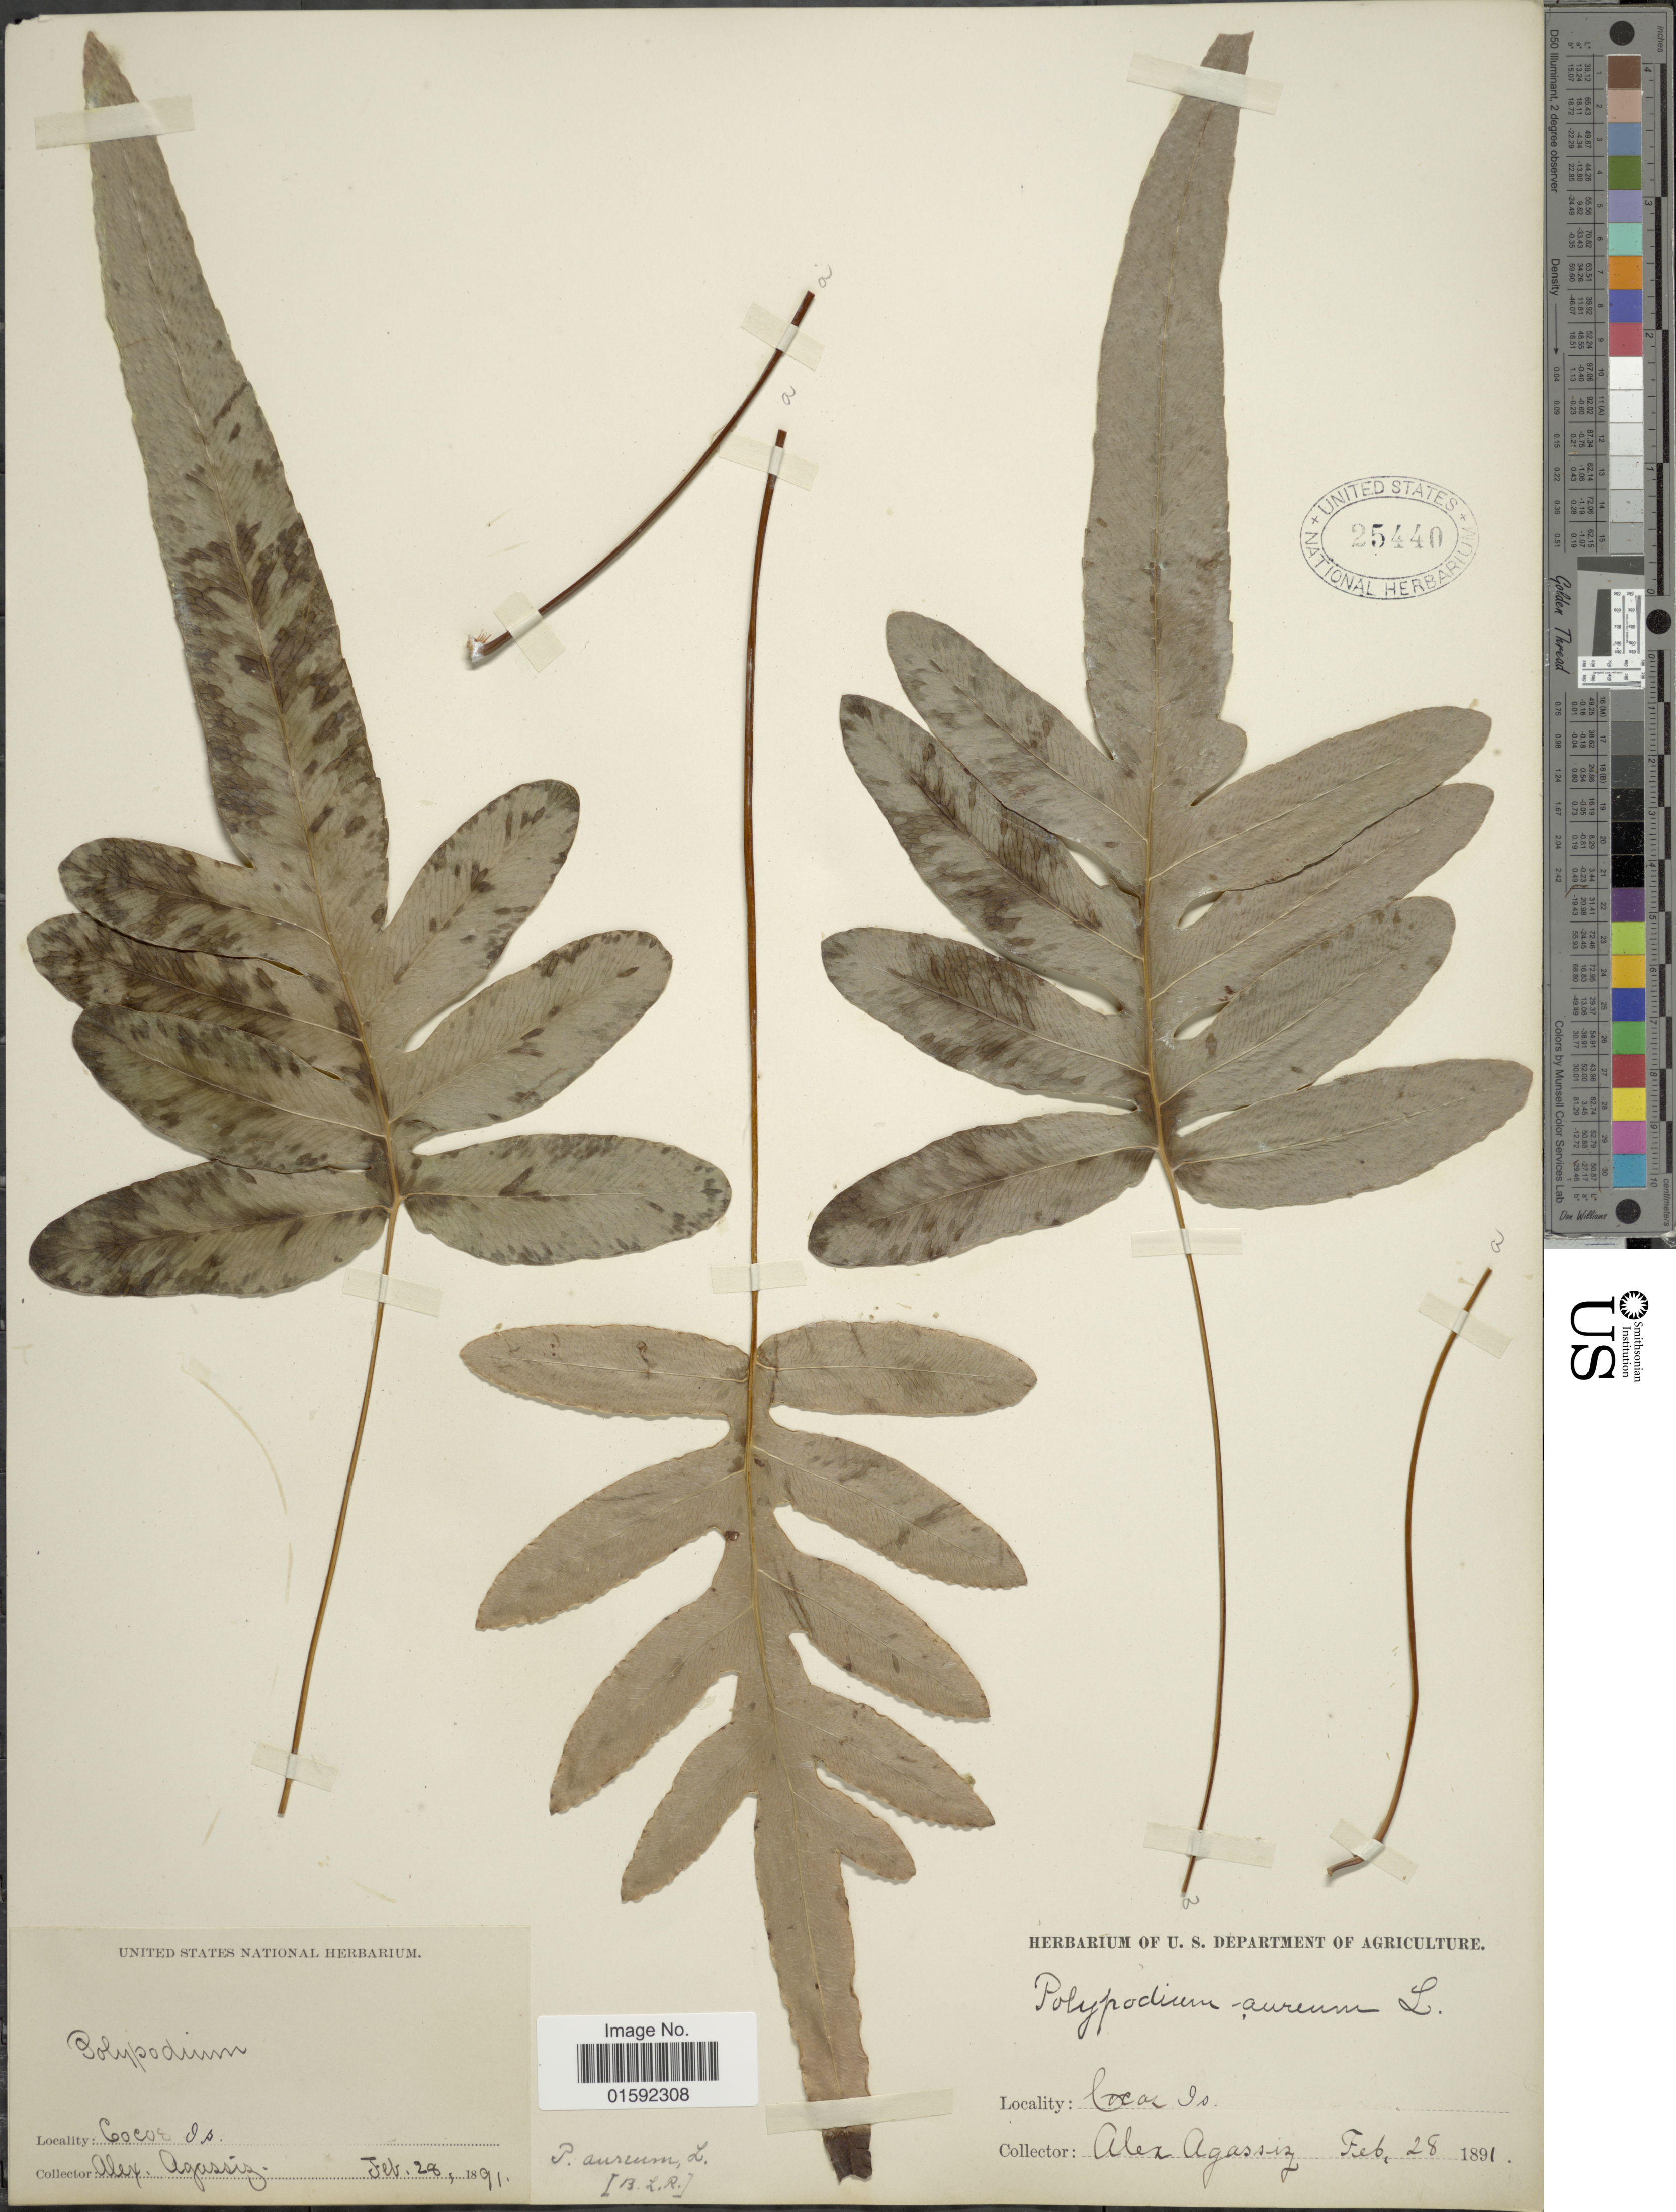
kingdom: Plantae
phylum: Tracheophyta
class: Polypodiopsida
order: Polypodiales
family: Polypodiaceae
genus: Phlebodium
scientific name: Phlebodium pseudoaureum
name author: (Cav.) Lellinger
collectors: A. E. Agassiz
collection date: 1891-02-28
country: Costa Rica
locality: Cocos Id.